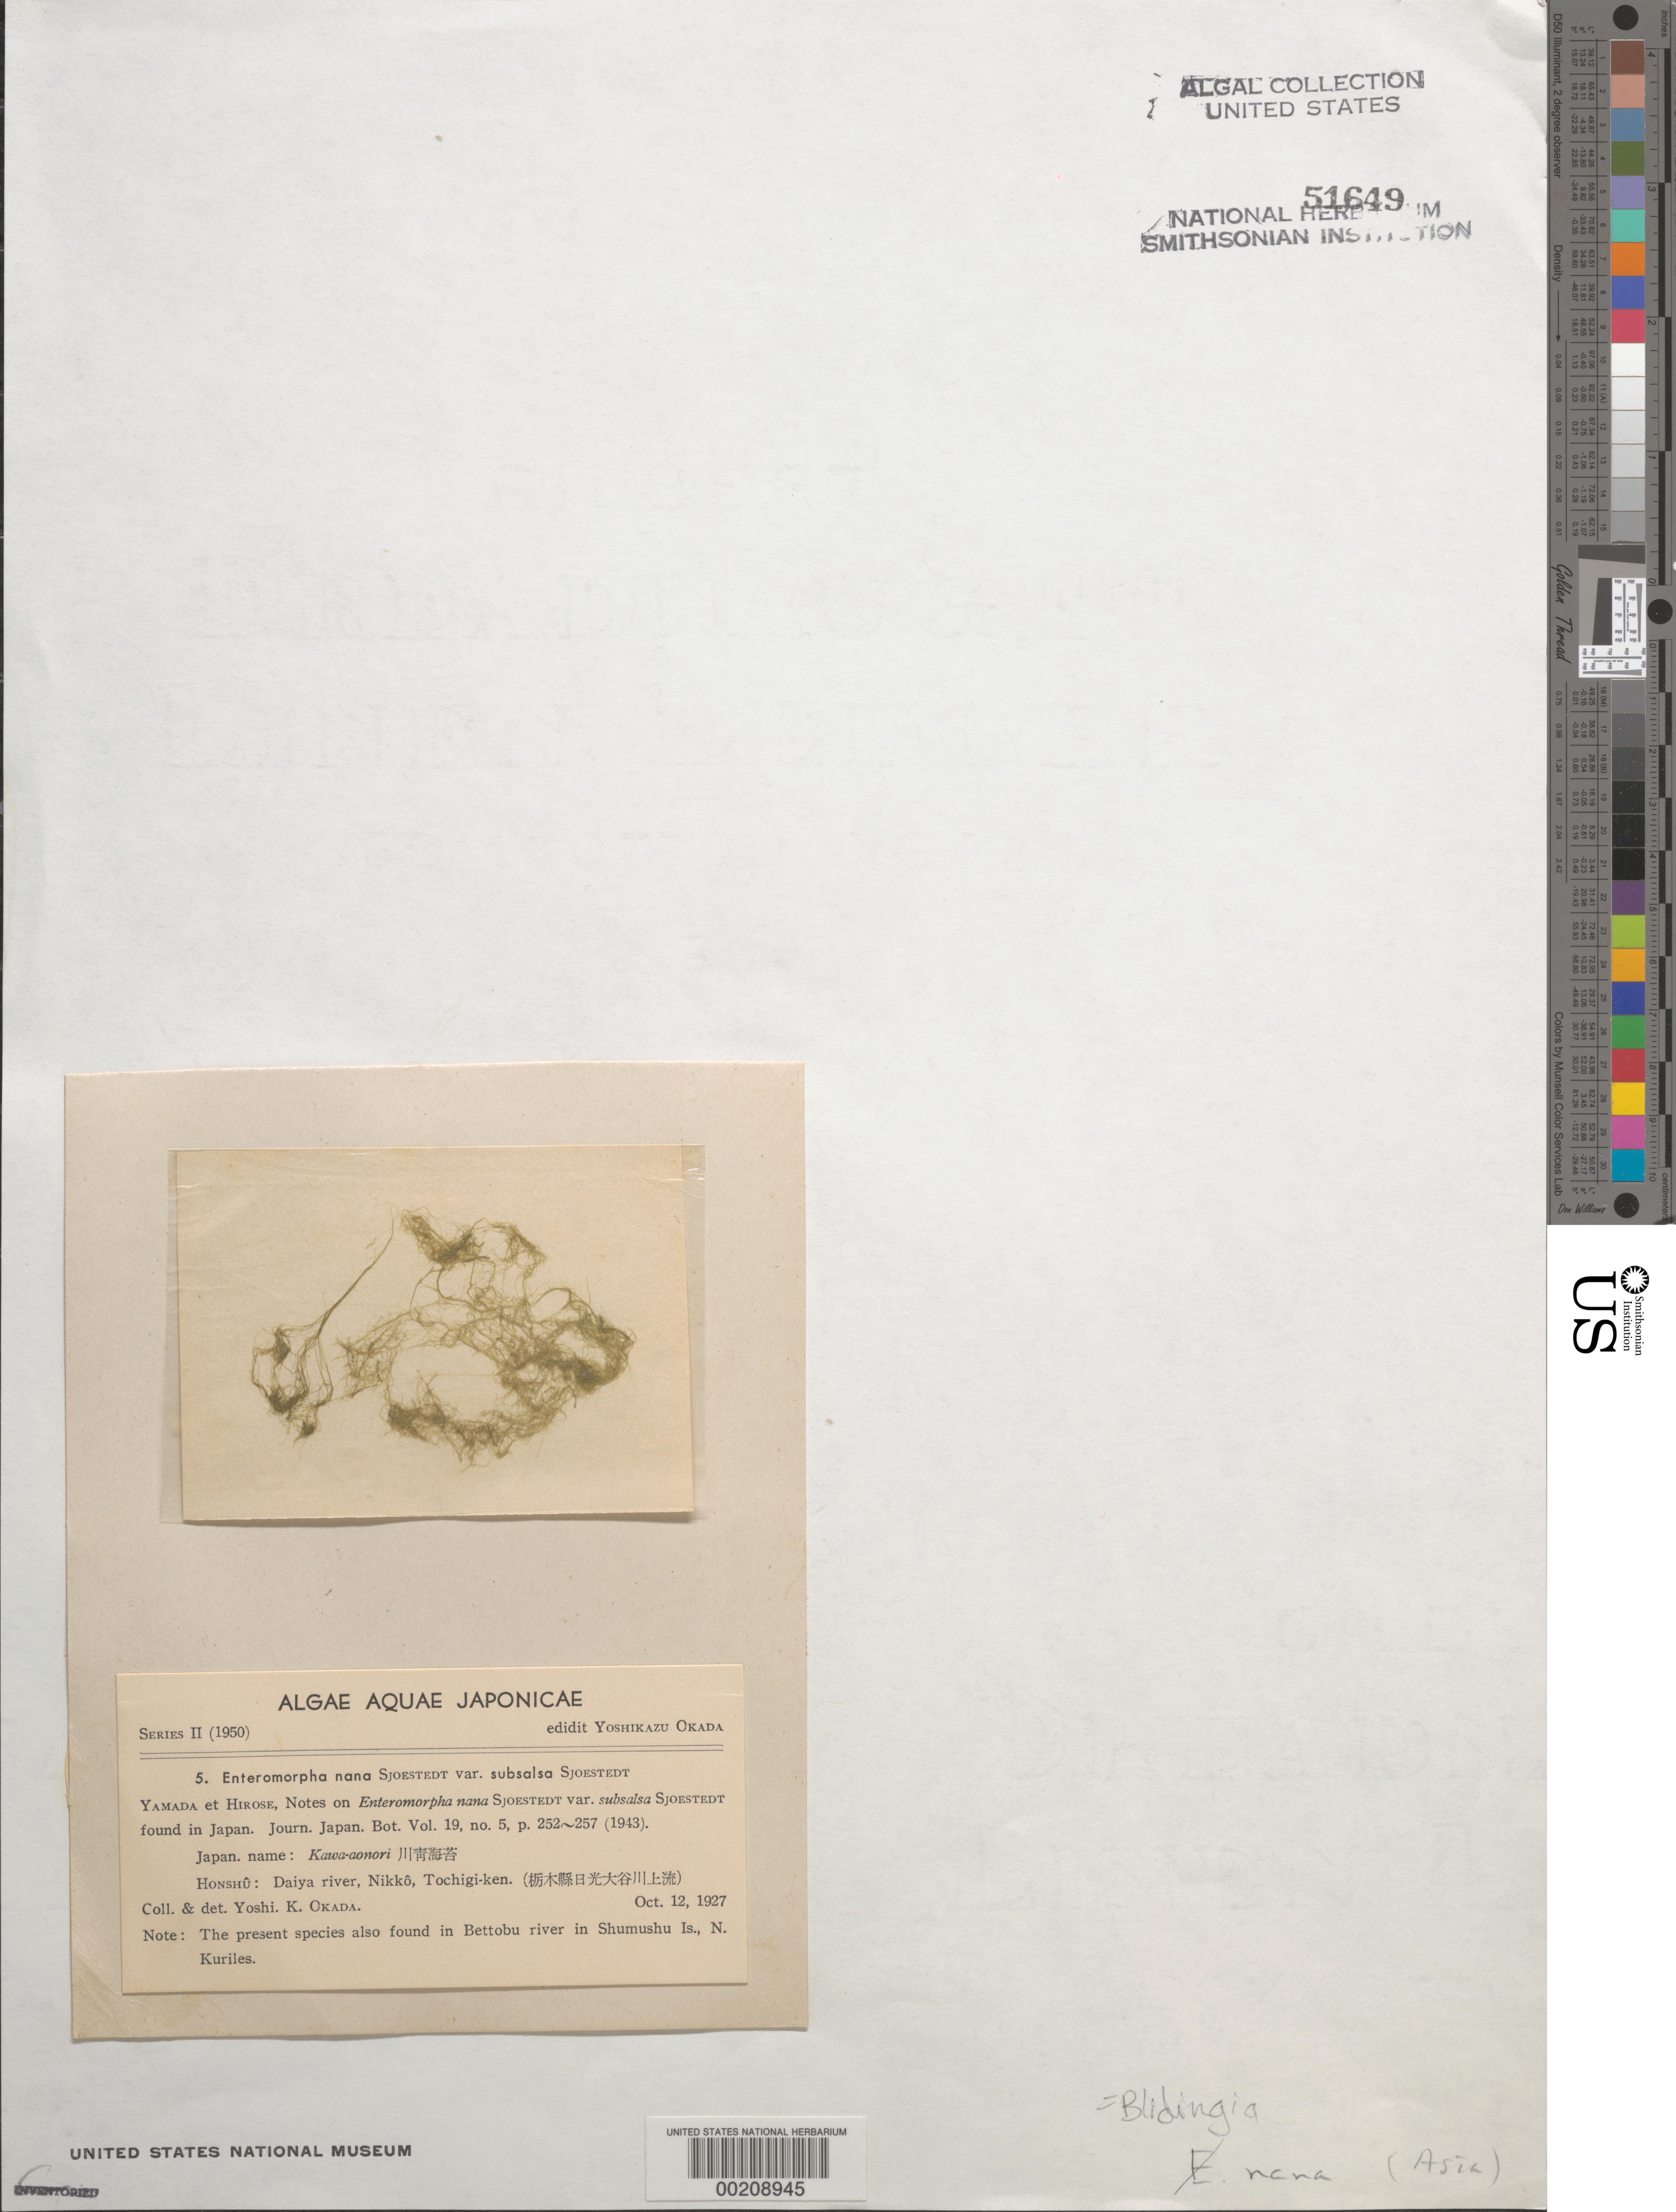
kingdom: Plantae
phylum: Chlorophyta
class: Ulvophyceae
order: Ulvales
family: Kornmanniaceae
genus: Blidingia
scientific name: Blidingia nana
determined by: Okada, Y. K.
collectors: Y. Okada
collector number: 5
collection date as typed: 12 Oct 1927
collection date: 1927-10-12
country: Japan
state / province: Totigi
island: Honshu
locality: Daiya River, Nikko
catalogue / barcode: US 51649